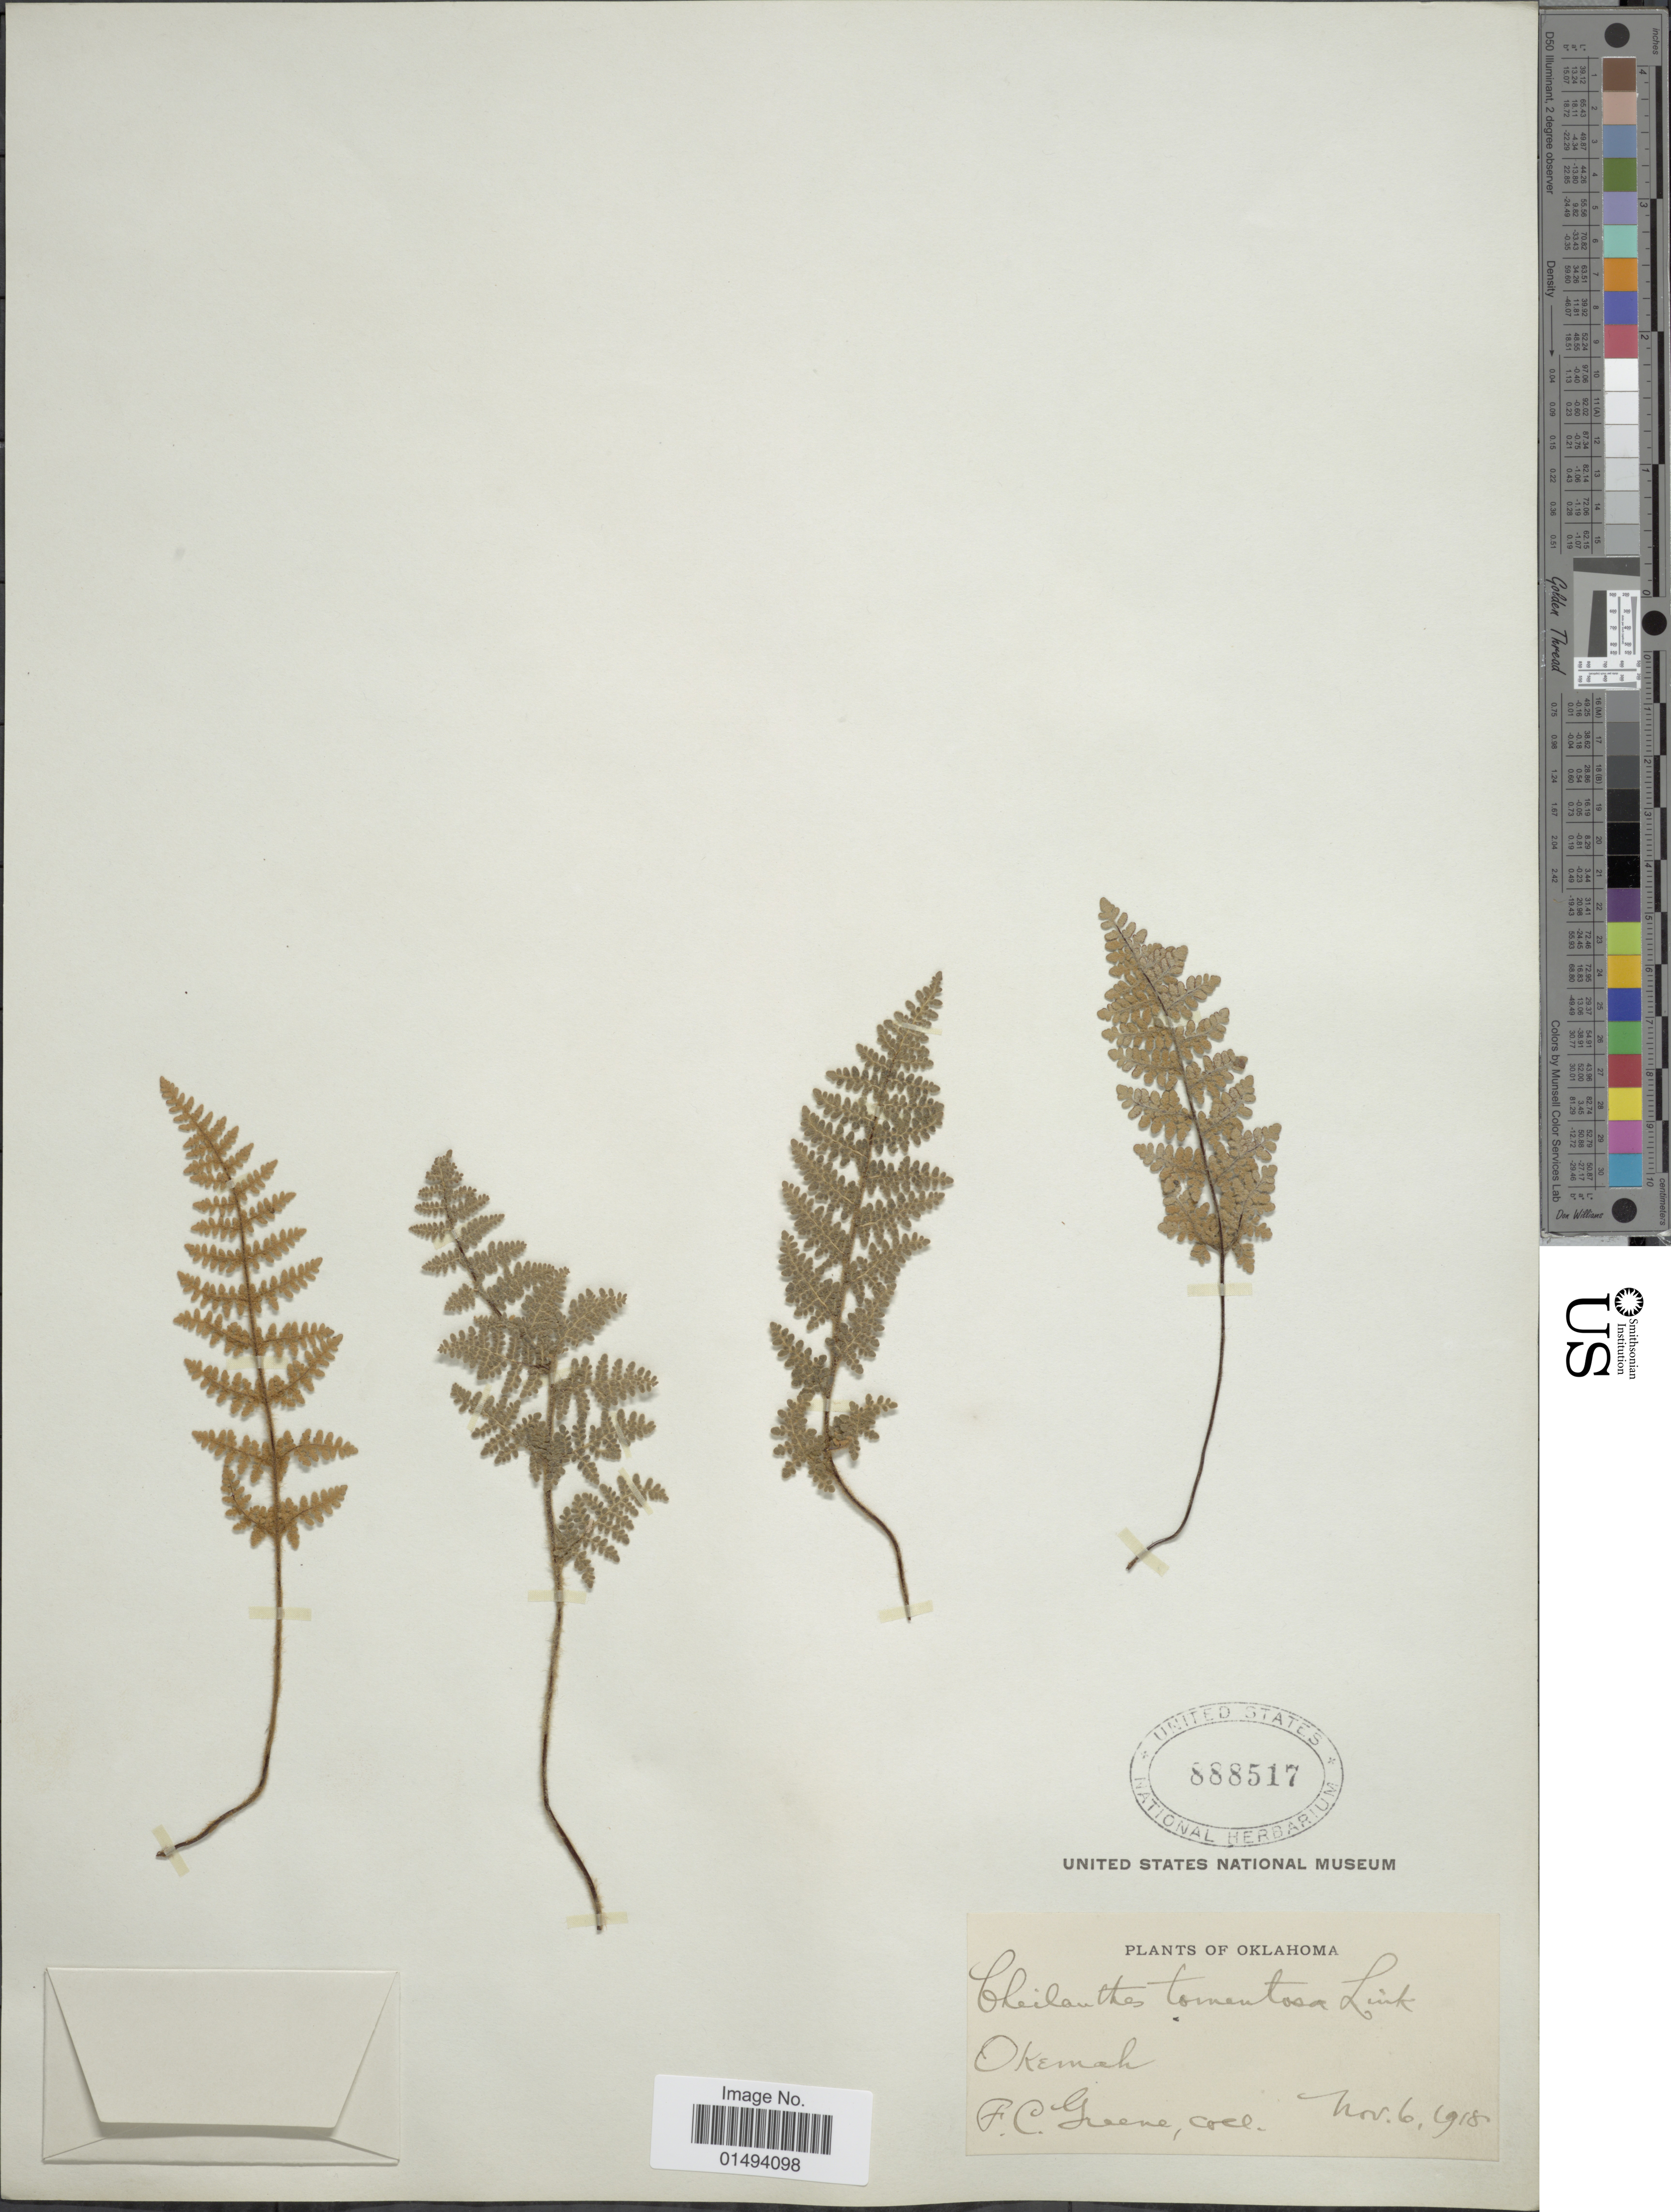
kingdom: Plantae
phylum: Tracheophyta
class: Polypodiopsida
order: Polypodiales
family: Pteridaceae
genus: Myriopteris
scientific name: Myriopteris tomentosa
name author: (Link) Fée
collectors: F. C. Greene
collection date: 1918-11-06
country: United States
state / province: Oklahoma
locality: Oklahoma, Okemah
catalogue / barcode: US 888517